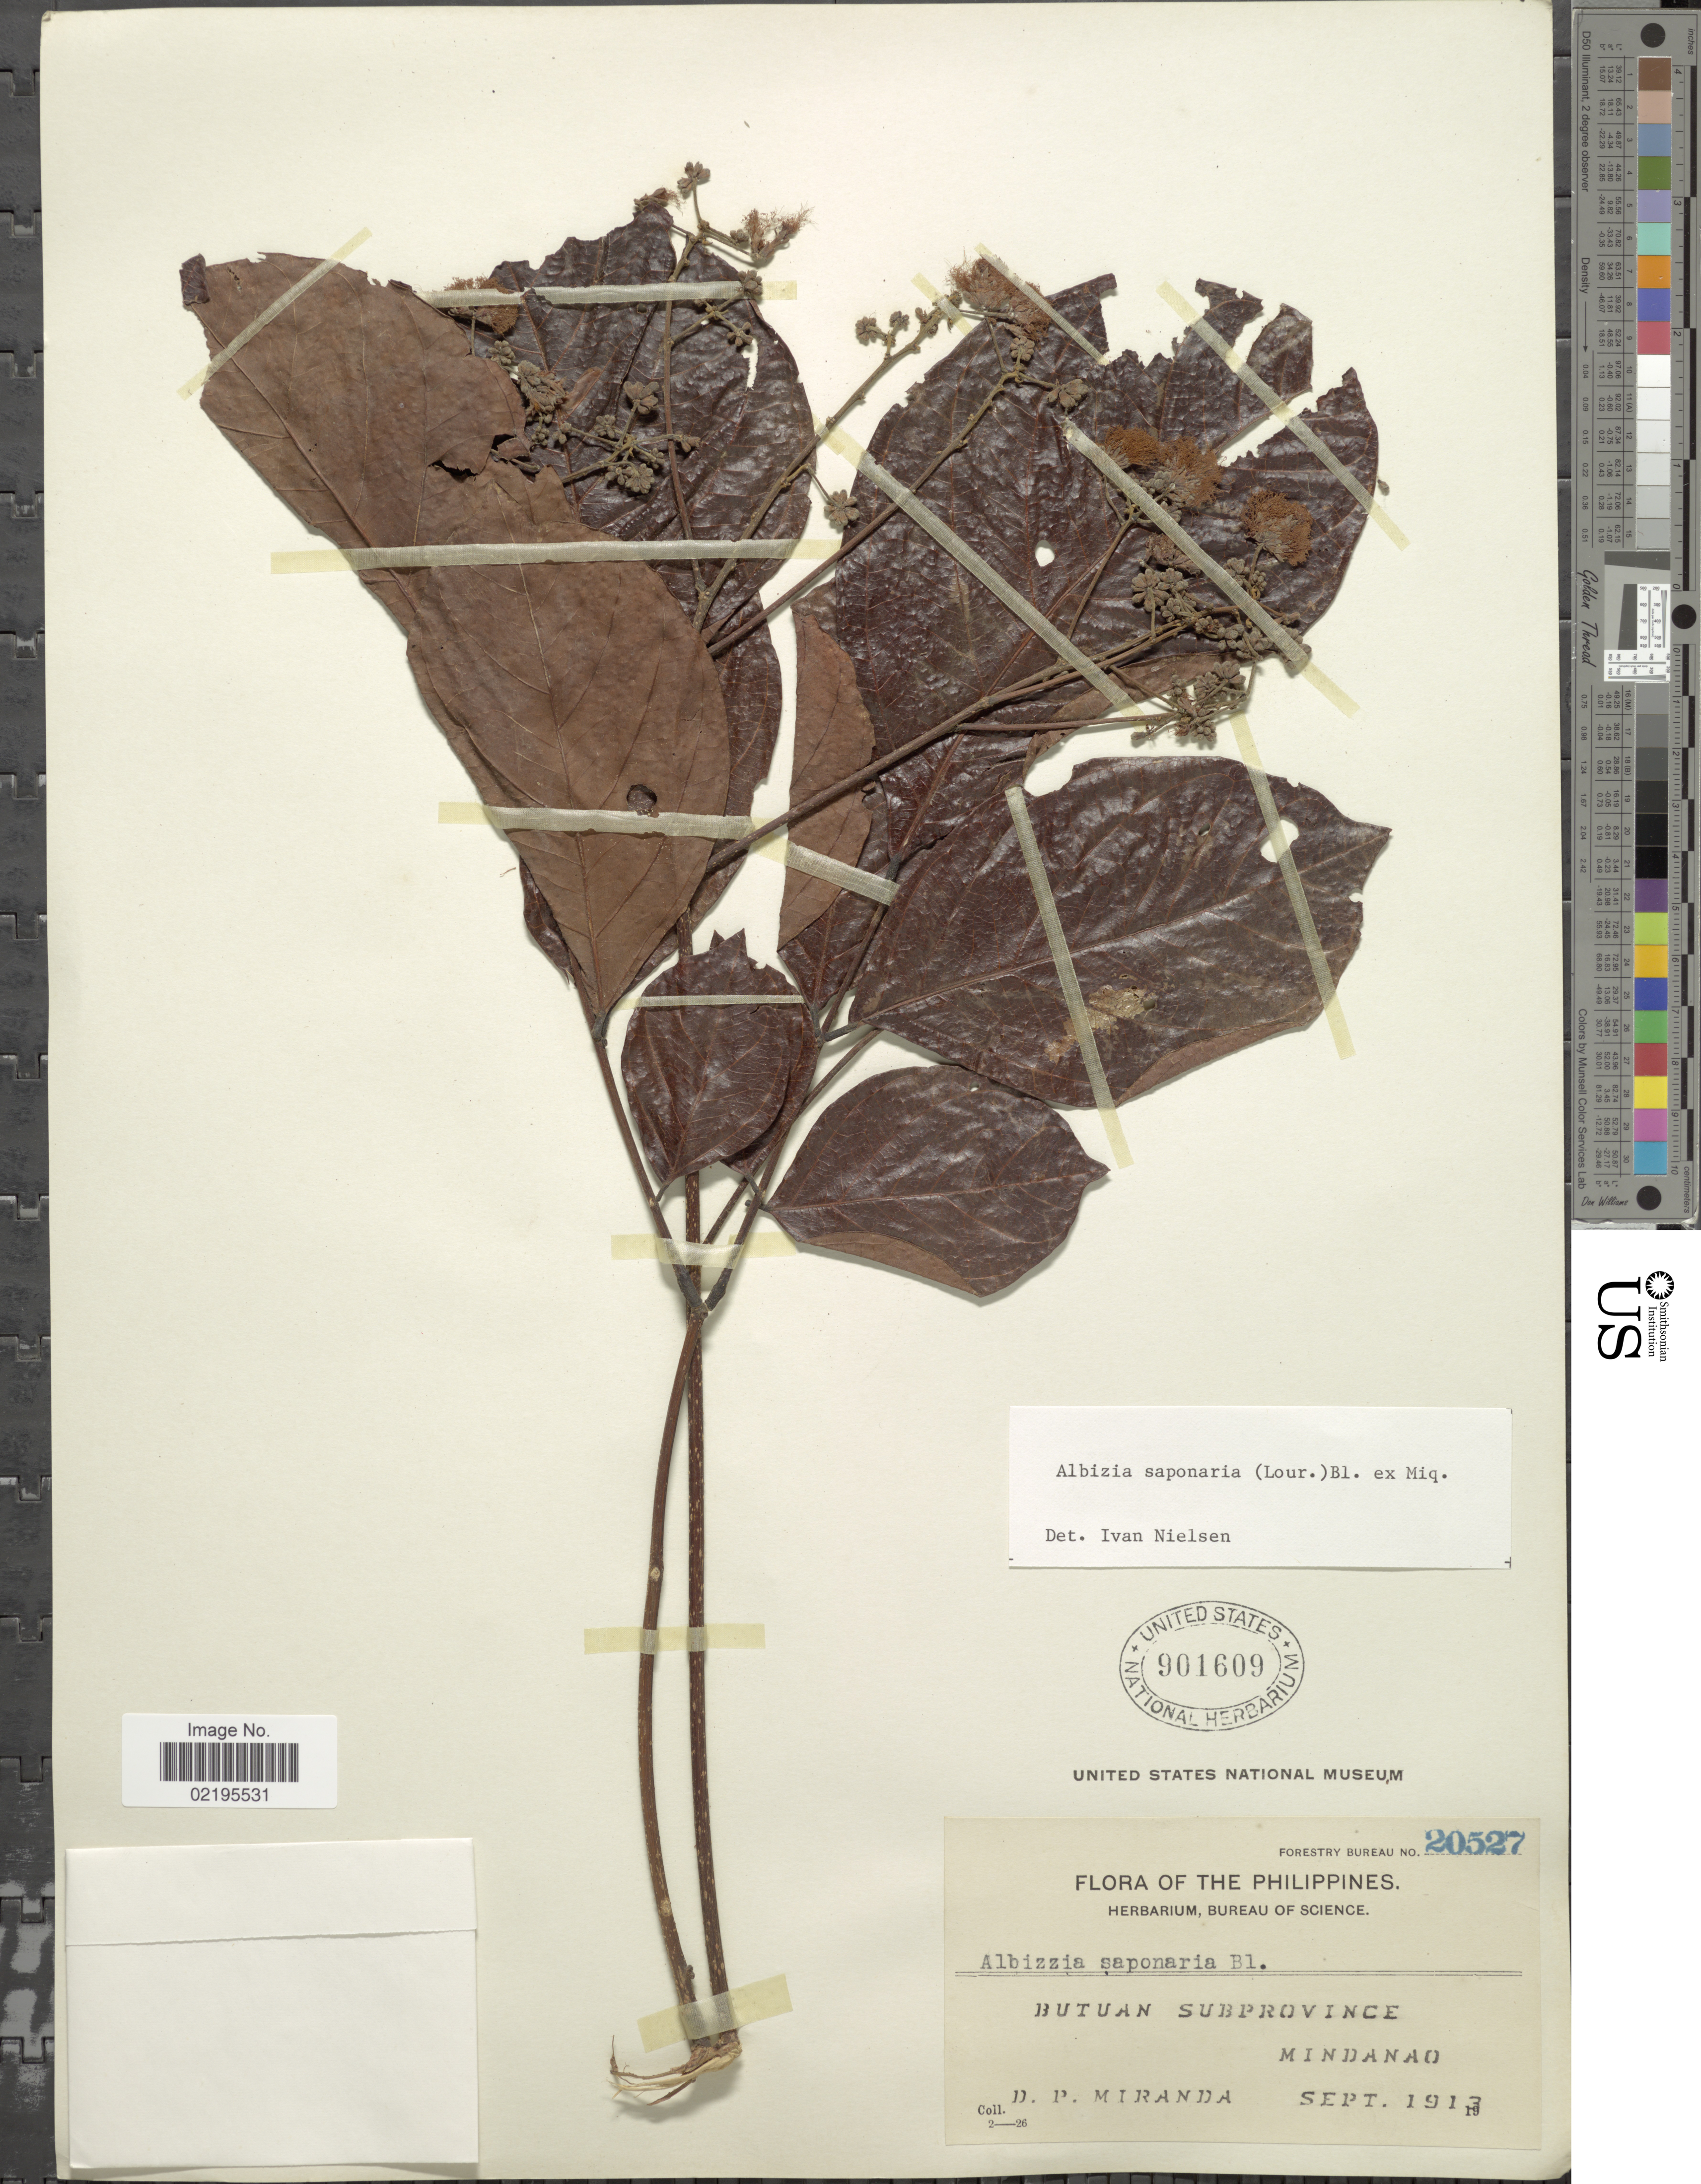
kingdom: Plantae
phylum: Tracheophyta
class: Magnoliopsida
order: Fabales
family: Fabaceae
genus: Albizia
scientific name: Albizia saponaria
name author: (Lour.) Blume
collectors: D. P. Miranda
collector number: Forestry Bureau 20527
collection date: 1913-09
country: Philippines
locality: Butuan Subprovince, Mindanao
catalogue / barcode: US 901609